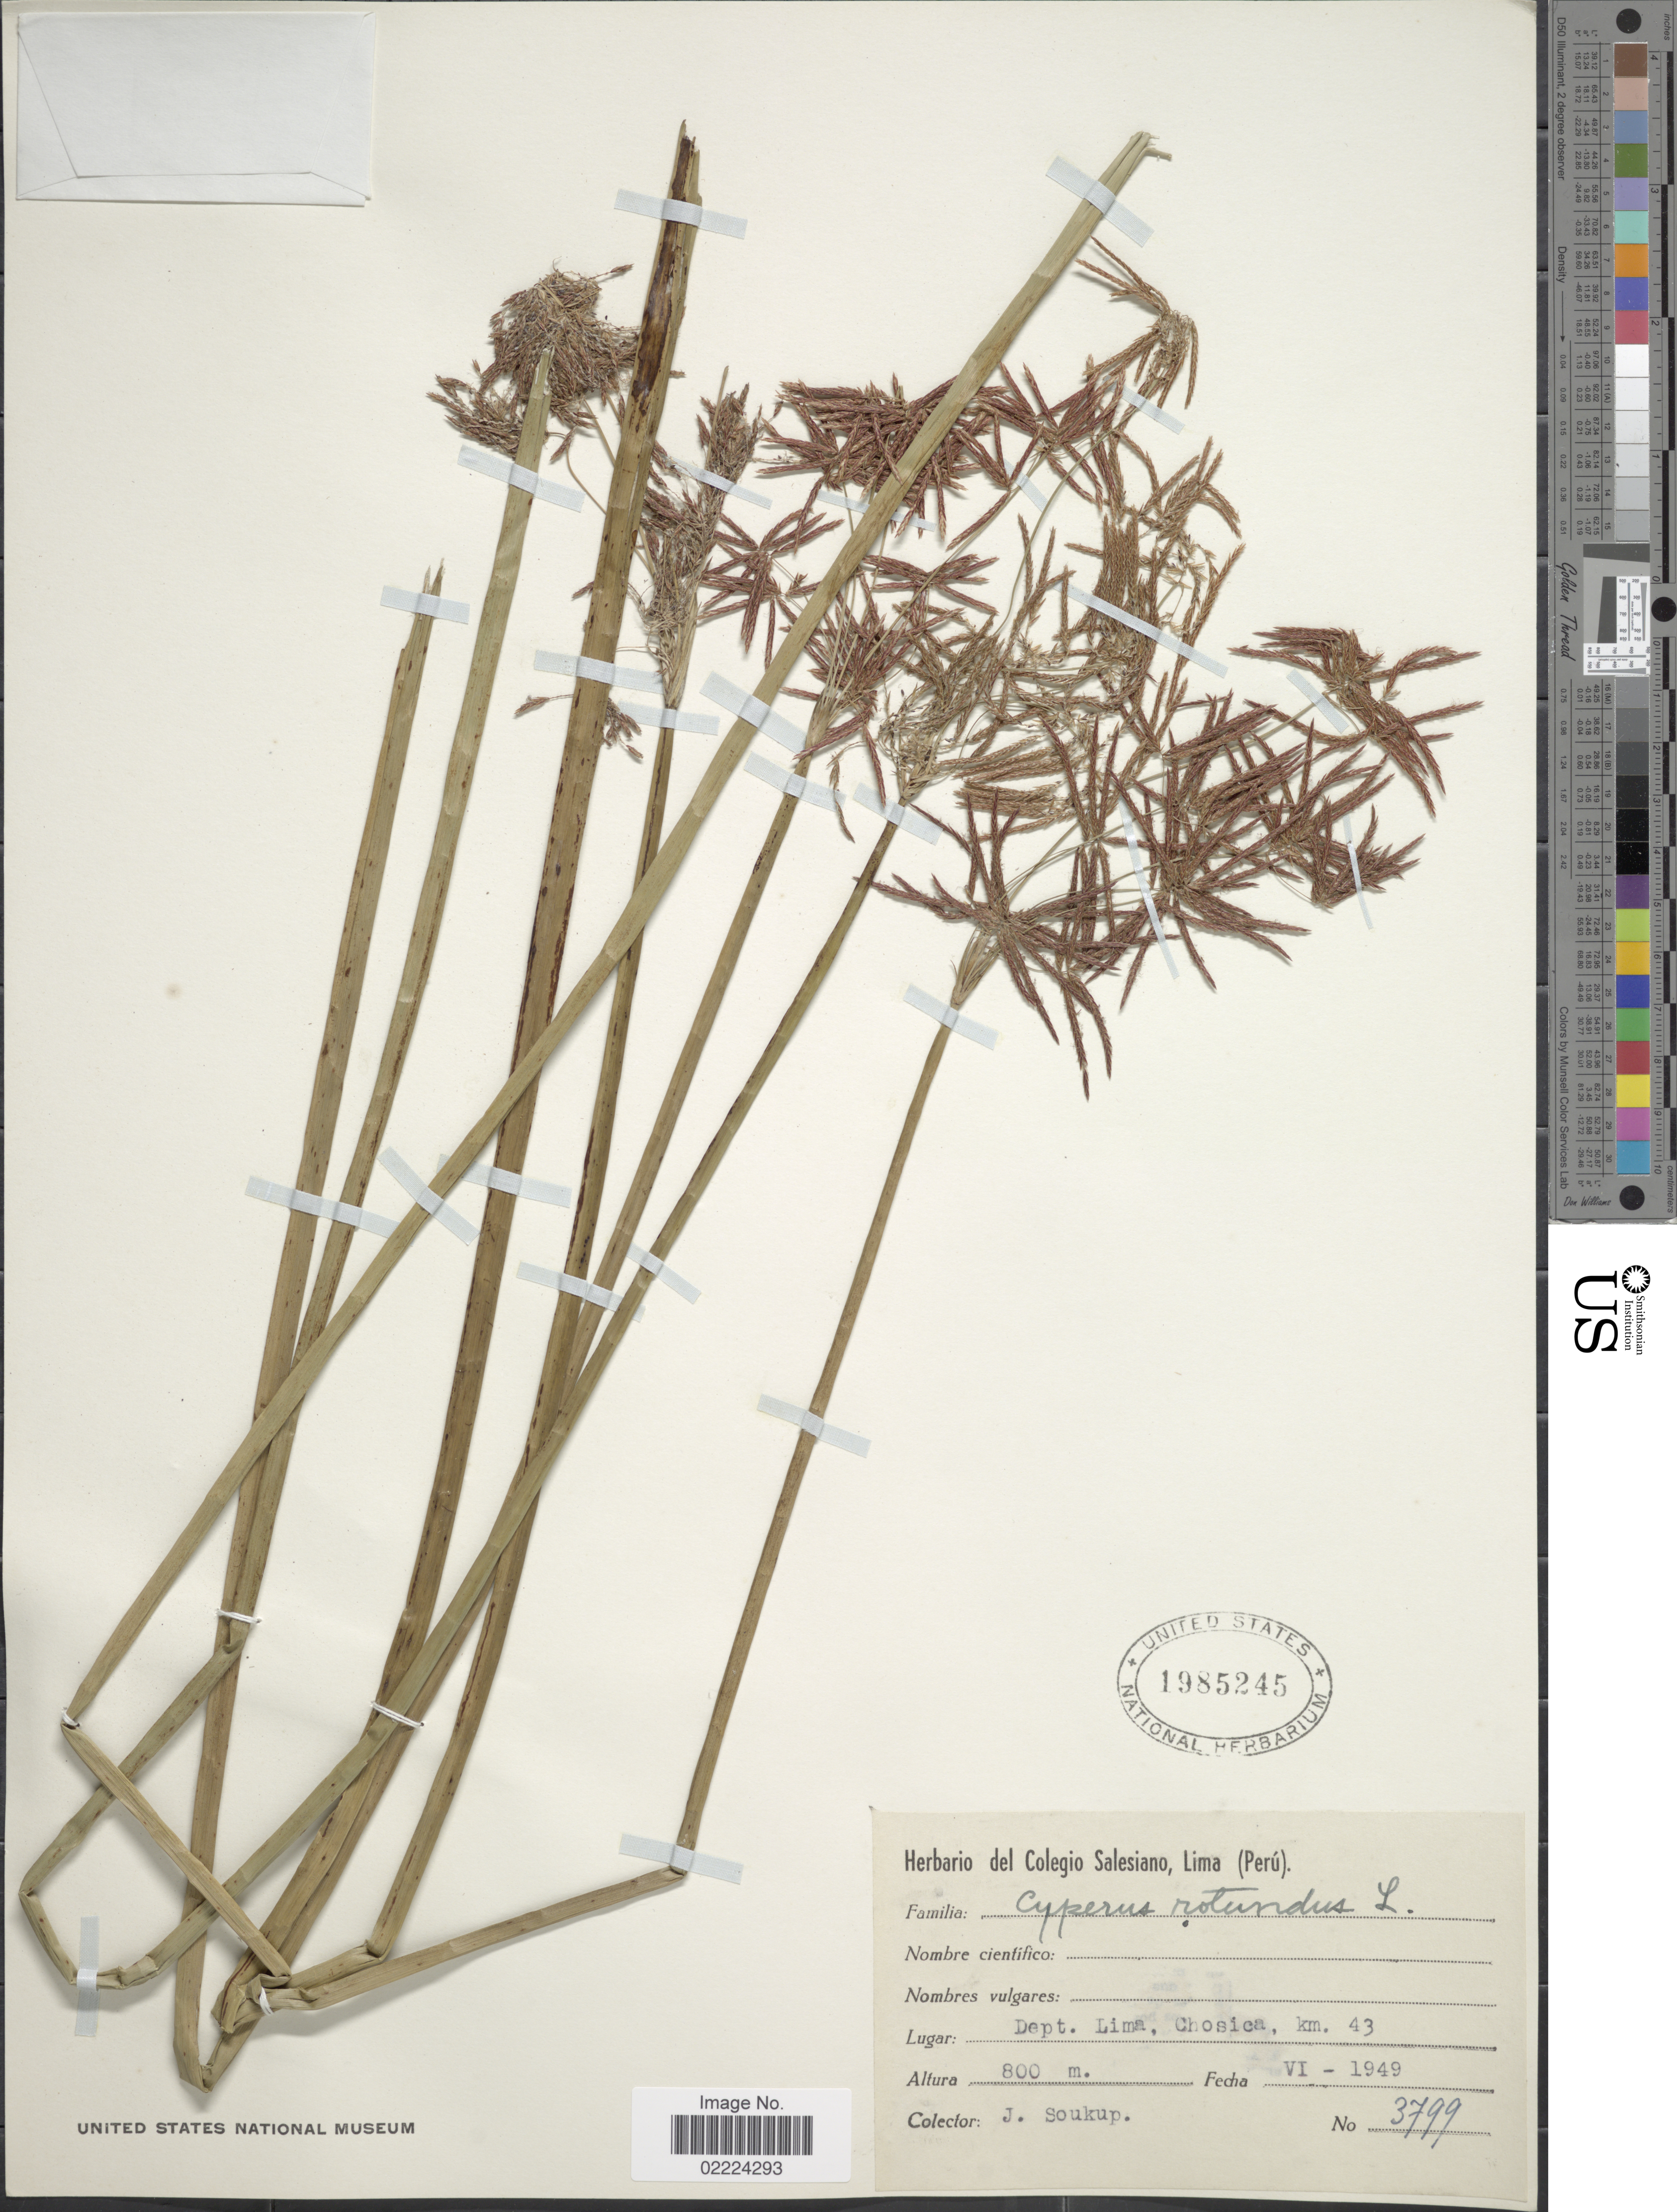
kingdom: Plantae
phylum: Tracheophyta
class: Liliopsida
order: Poales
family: Cyperaceae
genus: Cyperus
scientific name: Cyperus rotundus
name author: L.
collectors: J. Soukup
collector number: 3799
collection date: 1949-06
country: Peru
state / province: Lima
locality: Dept. LIma, Chosica, km 43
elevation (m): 800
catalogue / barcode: US 1985245